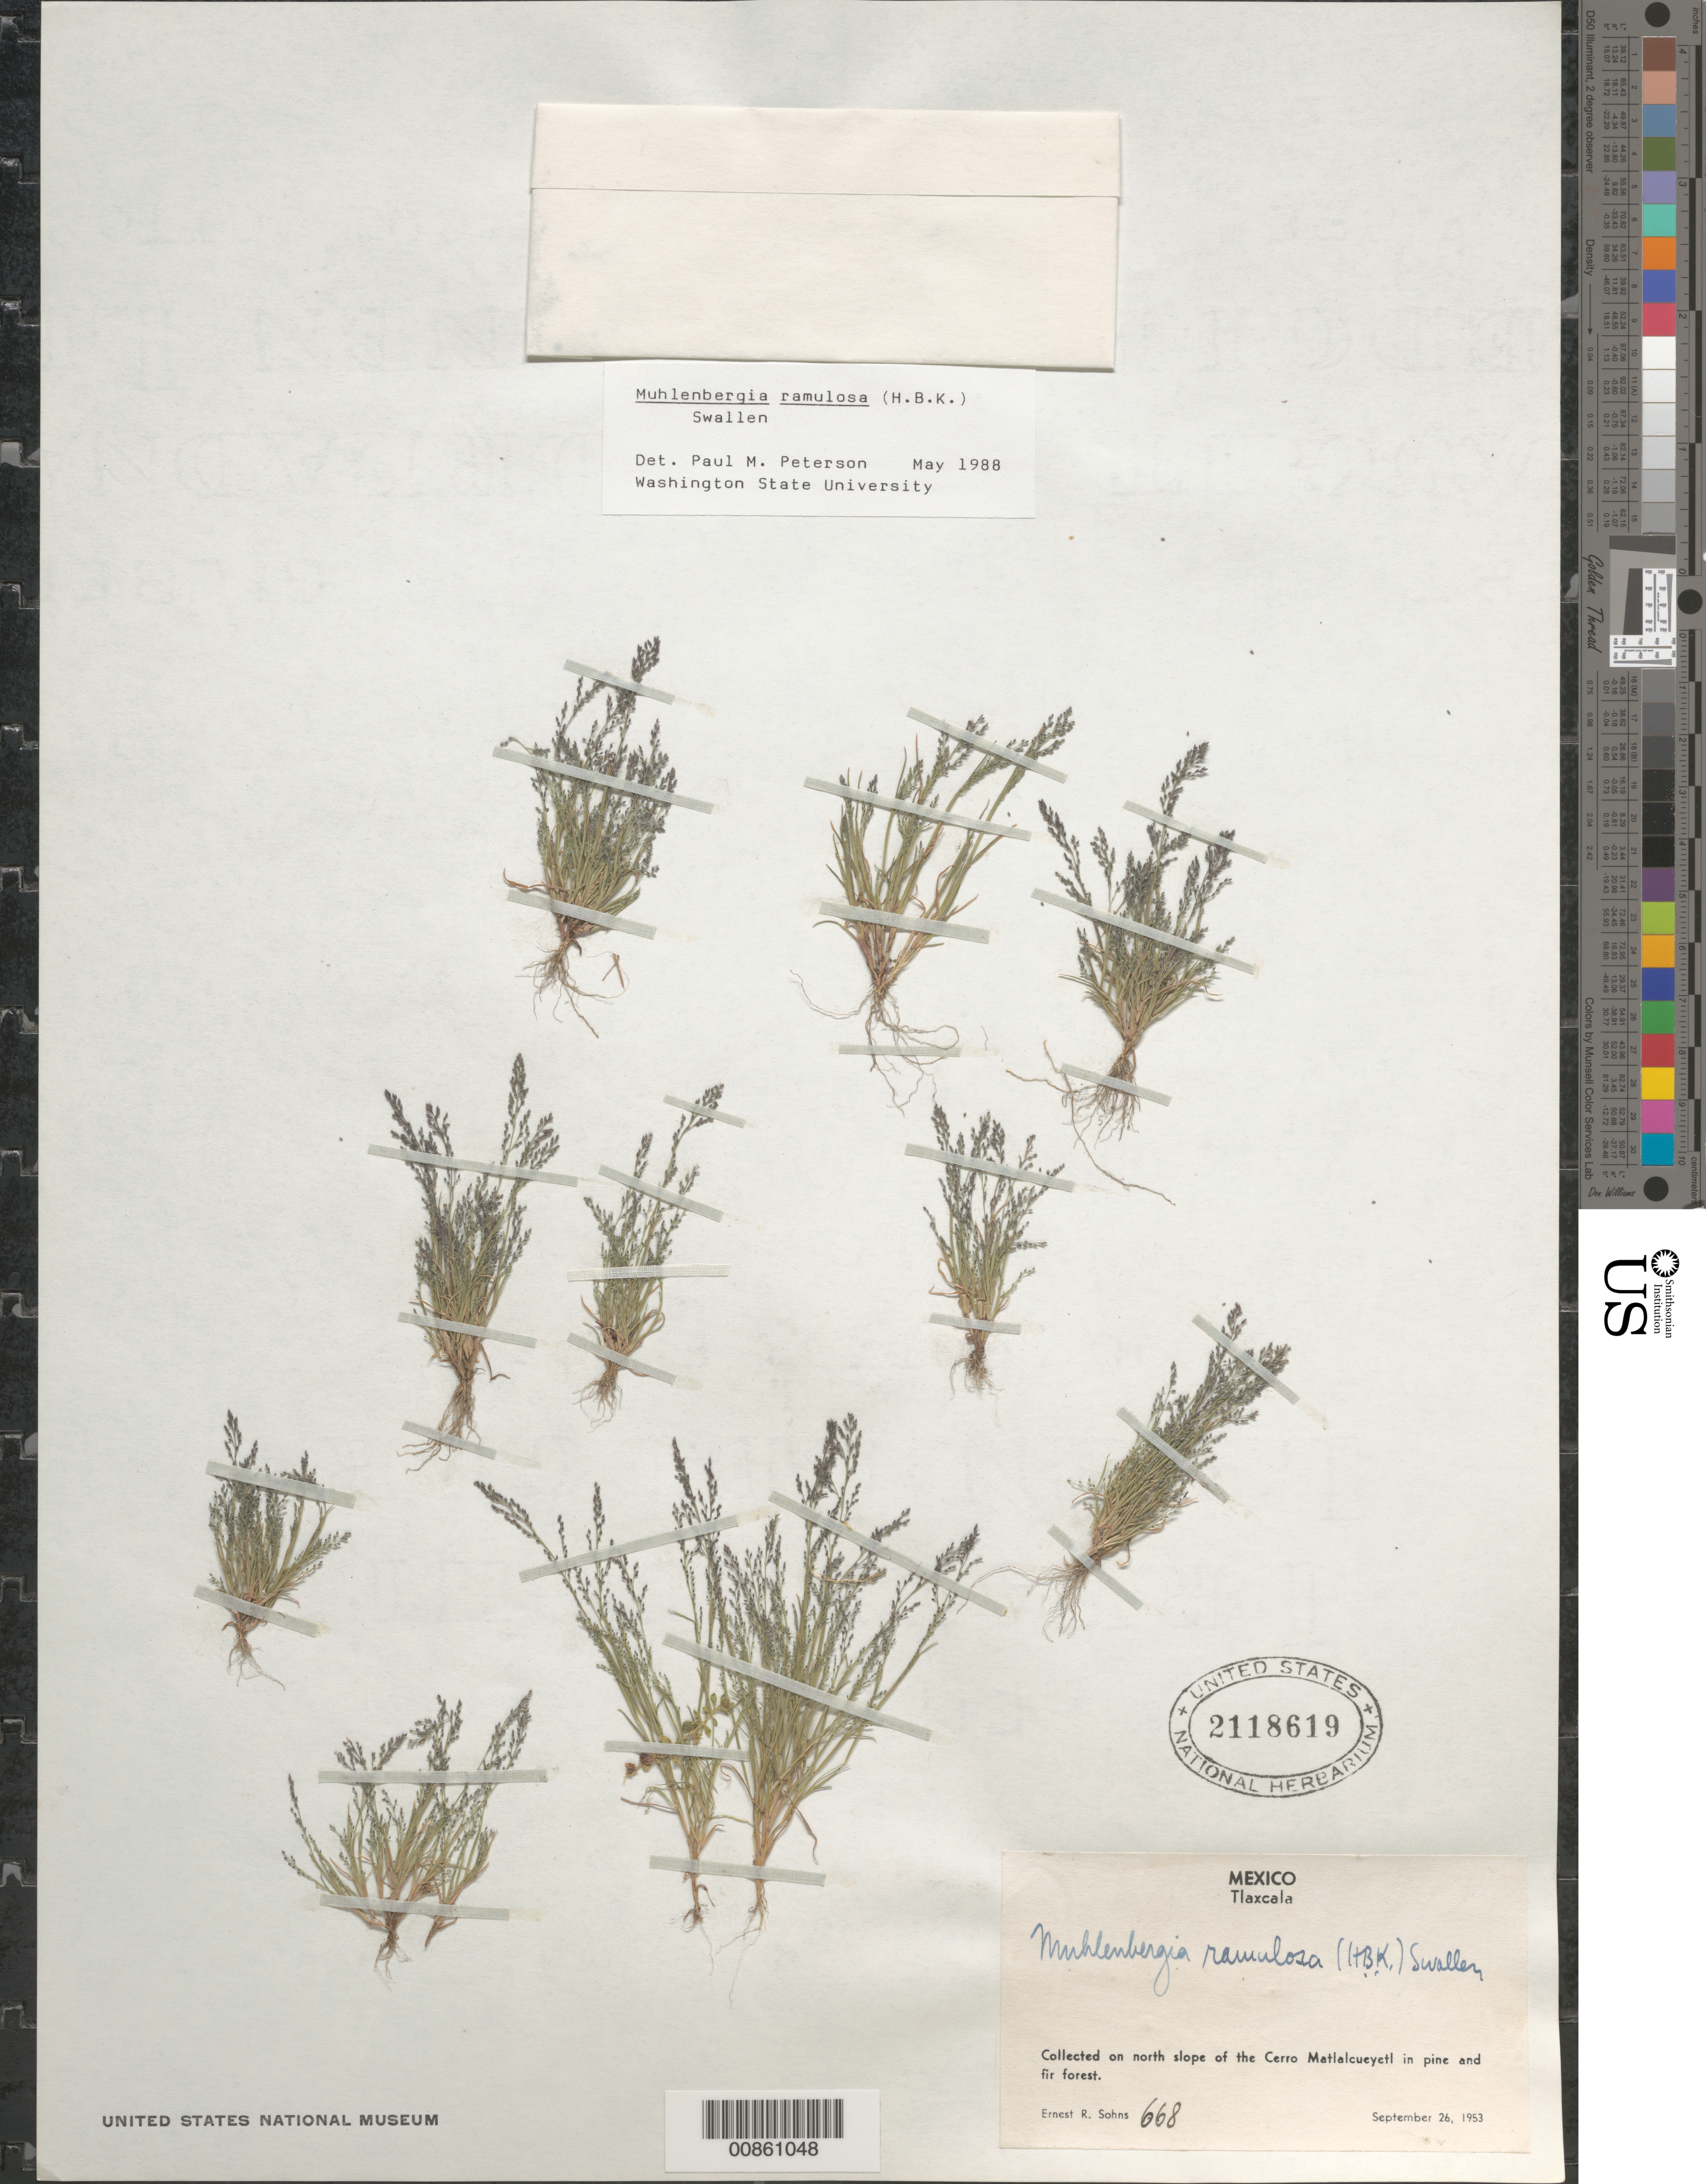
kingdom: Plantae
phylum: Tracheophyta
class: Liliopsida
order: Poales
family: Poaceae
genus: Muhlenbergia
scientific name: Muhlenbergia ramulosa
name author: (Kunth) Swallen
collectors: E. R. Sohns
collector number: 668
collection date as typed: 26 Sep 1953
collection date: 1953-09-26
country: Mexico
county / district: Chilchotla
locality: N slope of cerro Metlalcueyetl, mpio. Chilchotla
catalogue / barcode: US 2118619